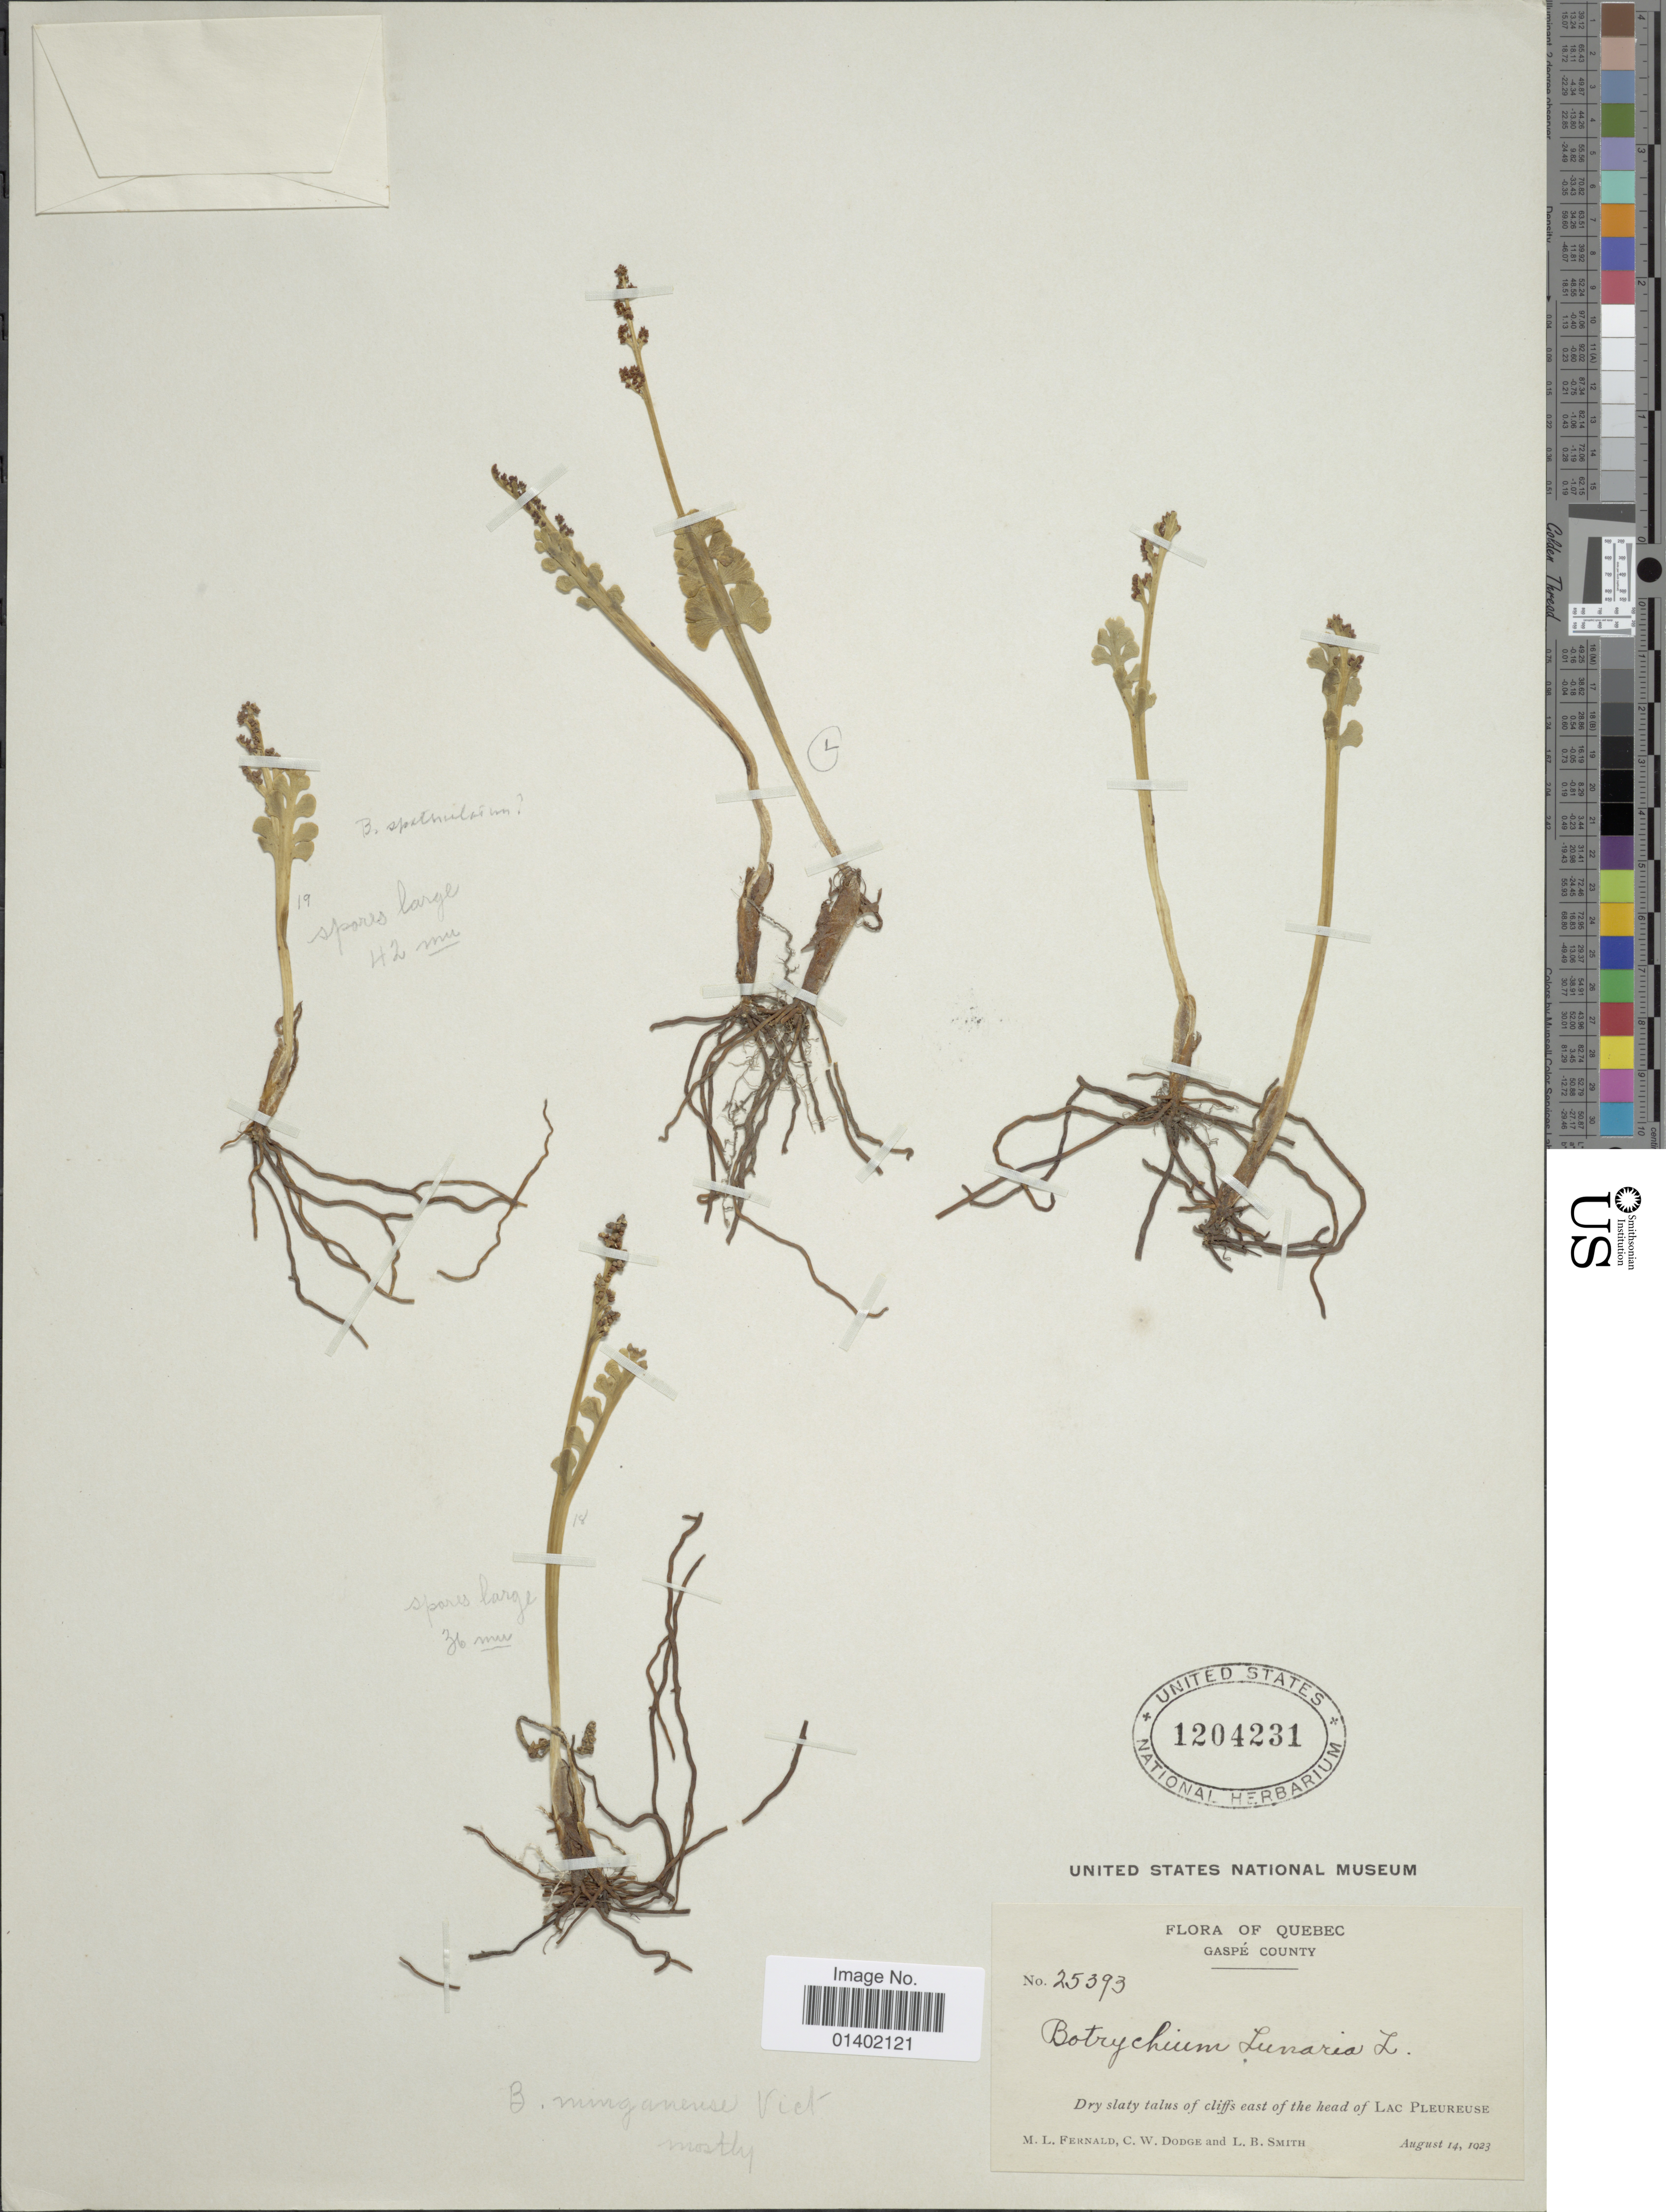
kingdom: Plantae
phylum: Tracheophyta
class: Polypodiopsida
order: Ophioglossales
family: Ophioglossaceae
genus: Botrychium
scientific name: Botrychium lunaria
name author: (L.) Sw.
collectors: M. L. Fernald, C. Dodge & L. Smith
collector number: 25393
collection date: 1923-08-14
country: Canada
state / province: Quebec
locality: Gaspe County, dry slaty talus of cliffs east of the head of Lac Pleureuse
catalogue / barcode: US 1204231